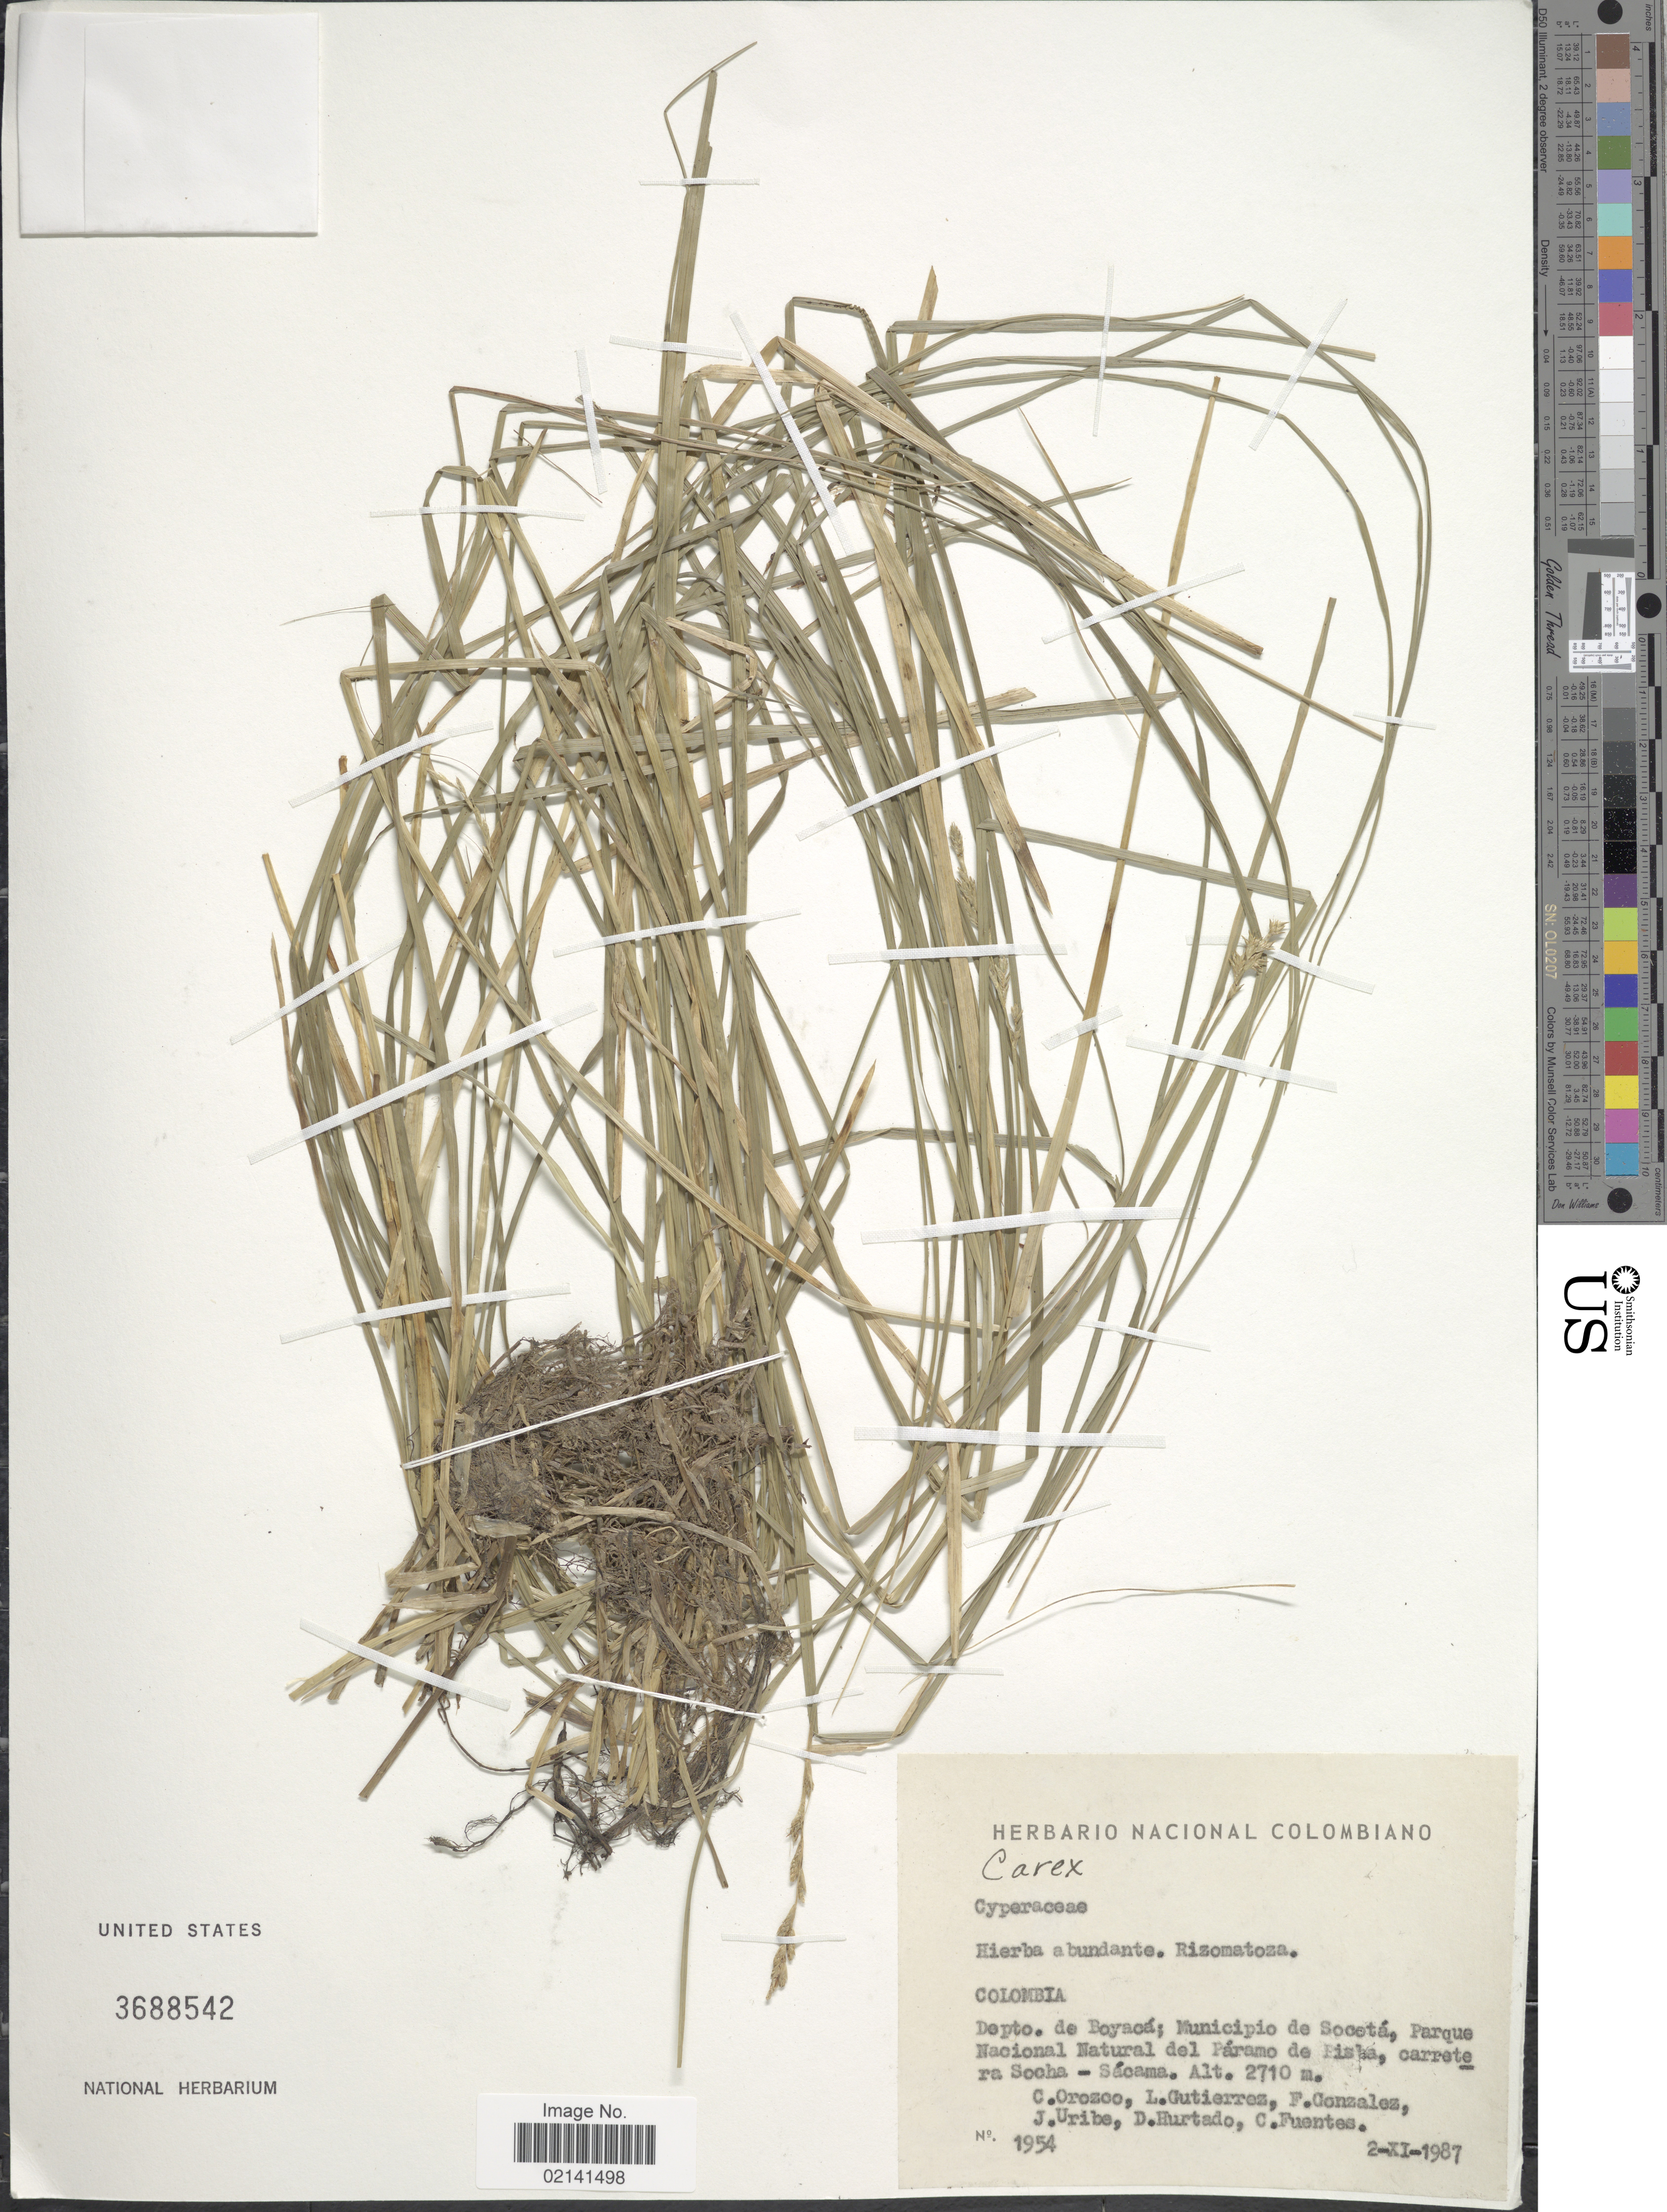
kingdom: Plantae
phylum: Tracheophyta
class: Liliopsida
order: Poales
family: Cyperaceae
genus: Carex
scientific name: Carex sp.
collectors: C. I. Orozco, L. Gutierez, F. González, J. Uribe & et al.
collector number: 1954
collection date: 1987-11-02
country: Colombia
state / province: Boyacá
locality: Depto. de Boyaca; Municipio de Socota, Parque Nacional Natural del Paramo de Pisba, carretera Socha - Sacama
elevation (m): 2710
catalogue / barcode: US 3688542